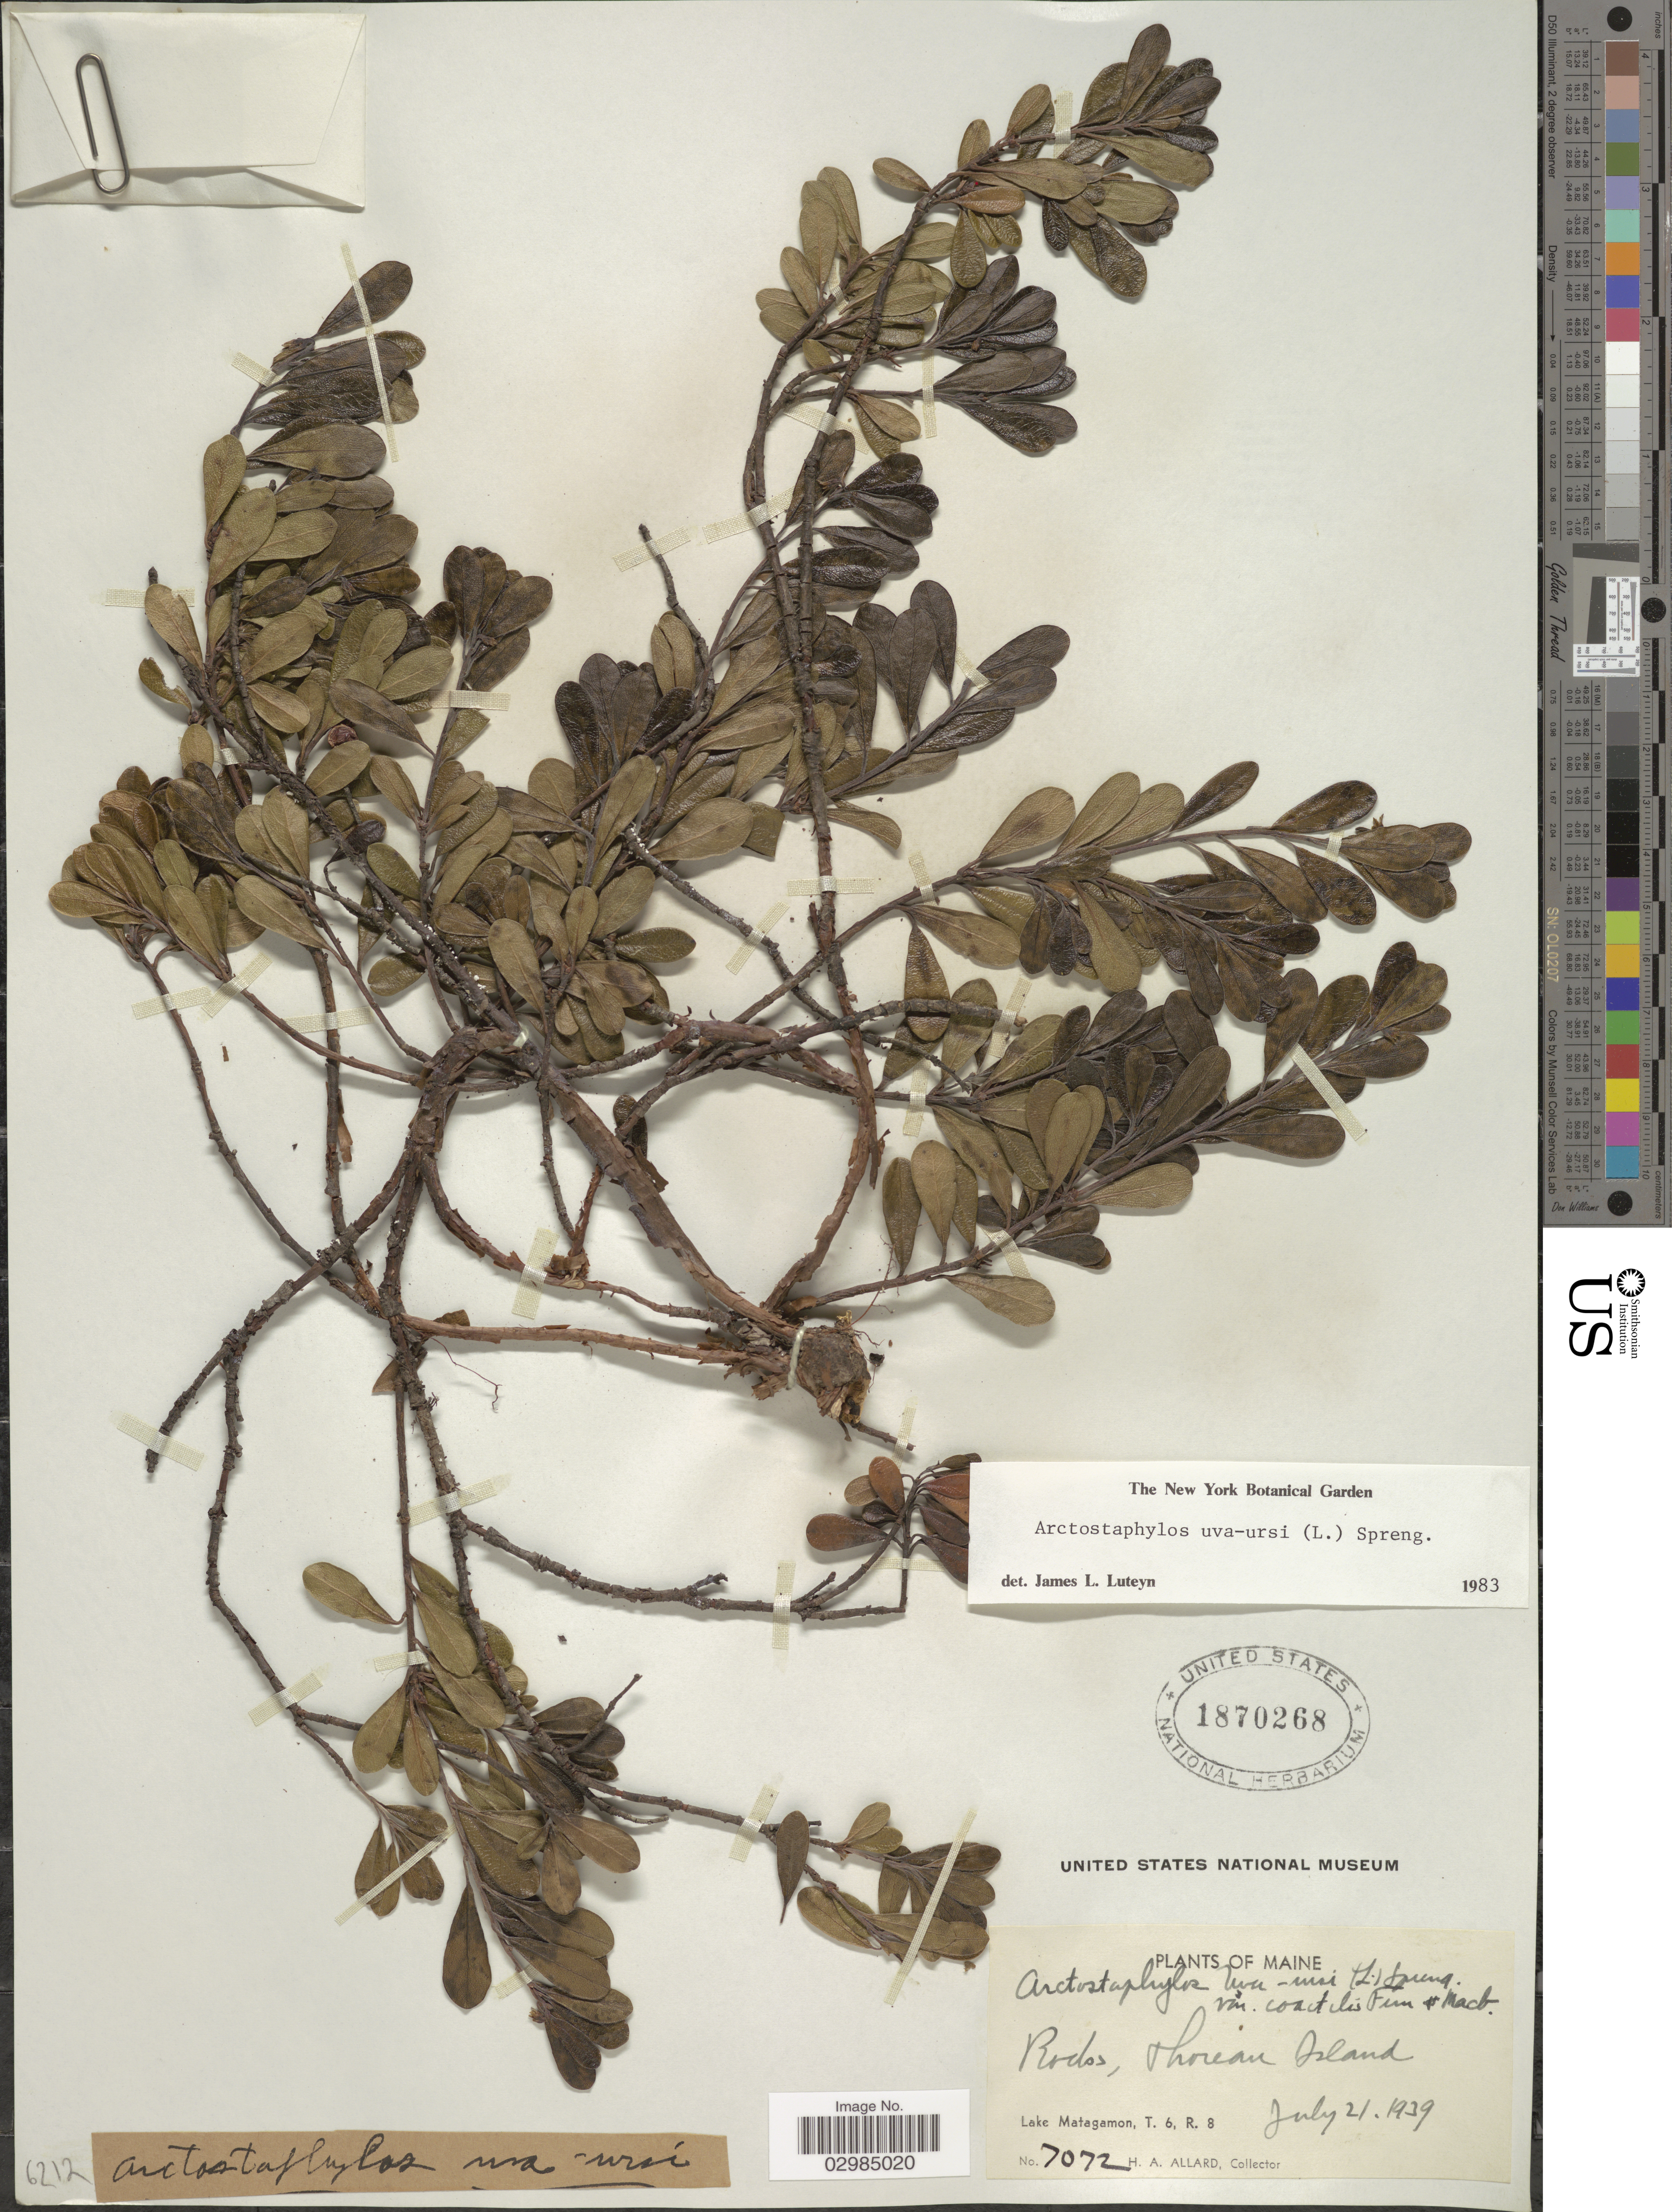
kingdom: Plantae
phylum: Tracheophyta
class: Magnoliopsida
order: Ericales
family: Ericaceae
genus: Arctostaphylos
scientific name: Arctostaphylos uva-ursi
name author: (L.) Spreng.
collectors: H. A. Allard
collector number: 7072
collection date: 1939-07-21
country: United States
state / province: Maine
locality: Rocks, Thoreau Island, Lake Matagamon, T. 6, R. 8.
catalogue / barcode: US 1870268